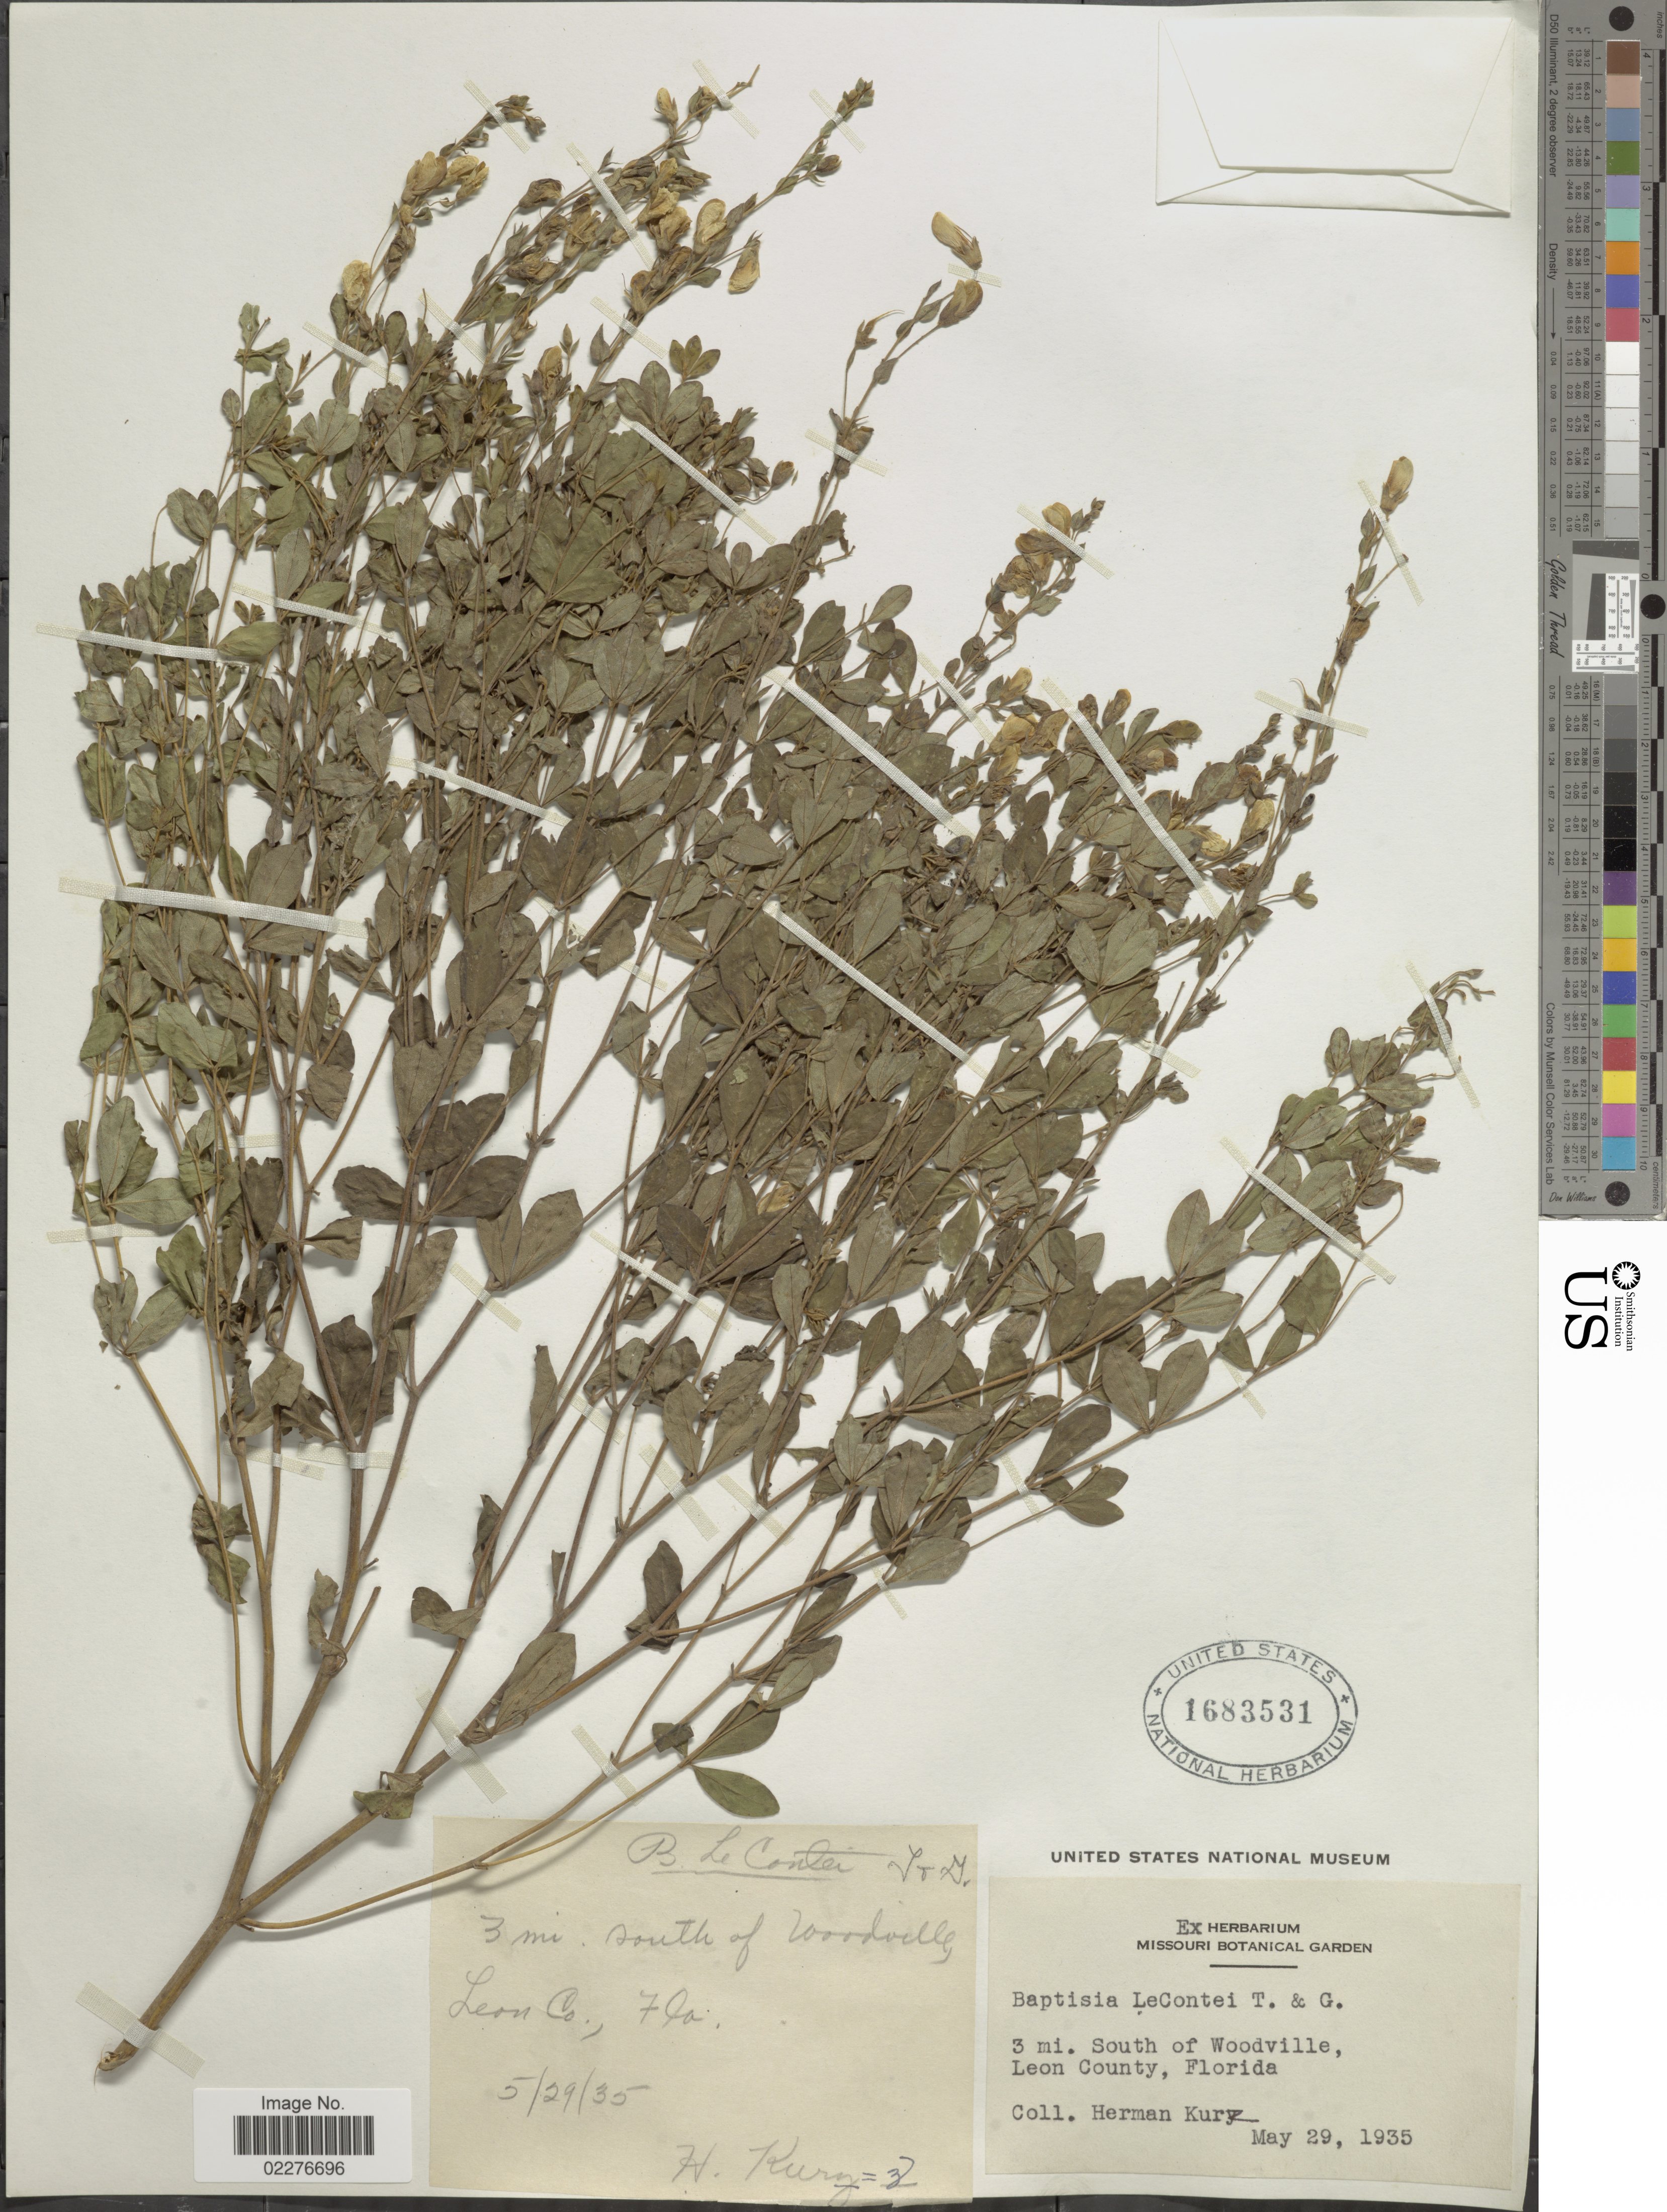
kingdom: Plantae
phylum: Tracheophyta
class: Magnoliopsida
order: Fabales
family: Fabaceae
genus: Baptisia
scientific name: Baptisia lecontei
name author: Torr. & A. Gray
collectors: H. Kurz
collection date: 1935-05-29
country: United States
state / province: Florida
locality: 3 mi South of Woodville, Leon County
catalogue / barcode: US 1683531